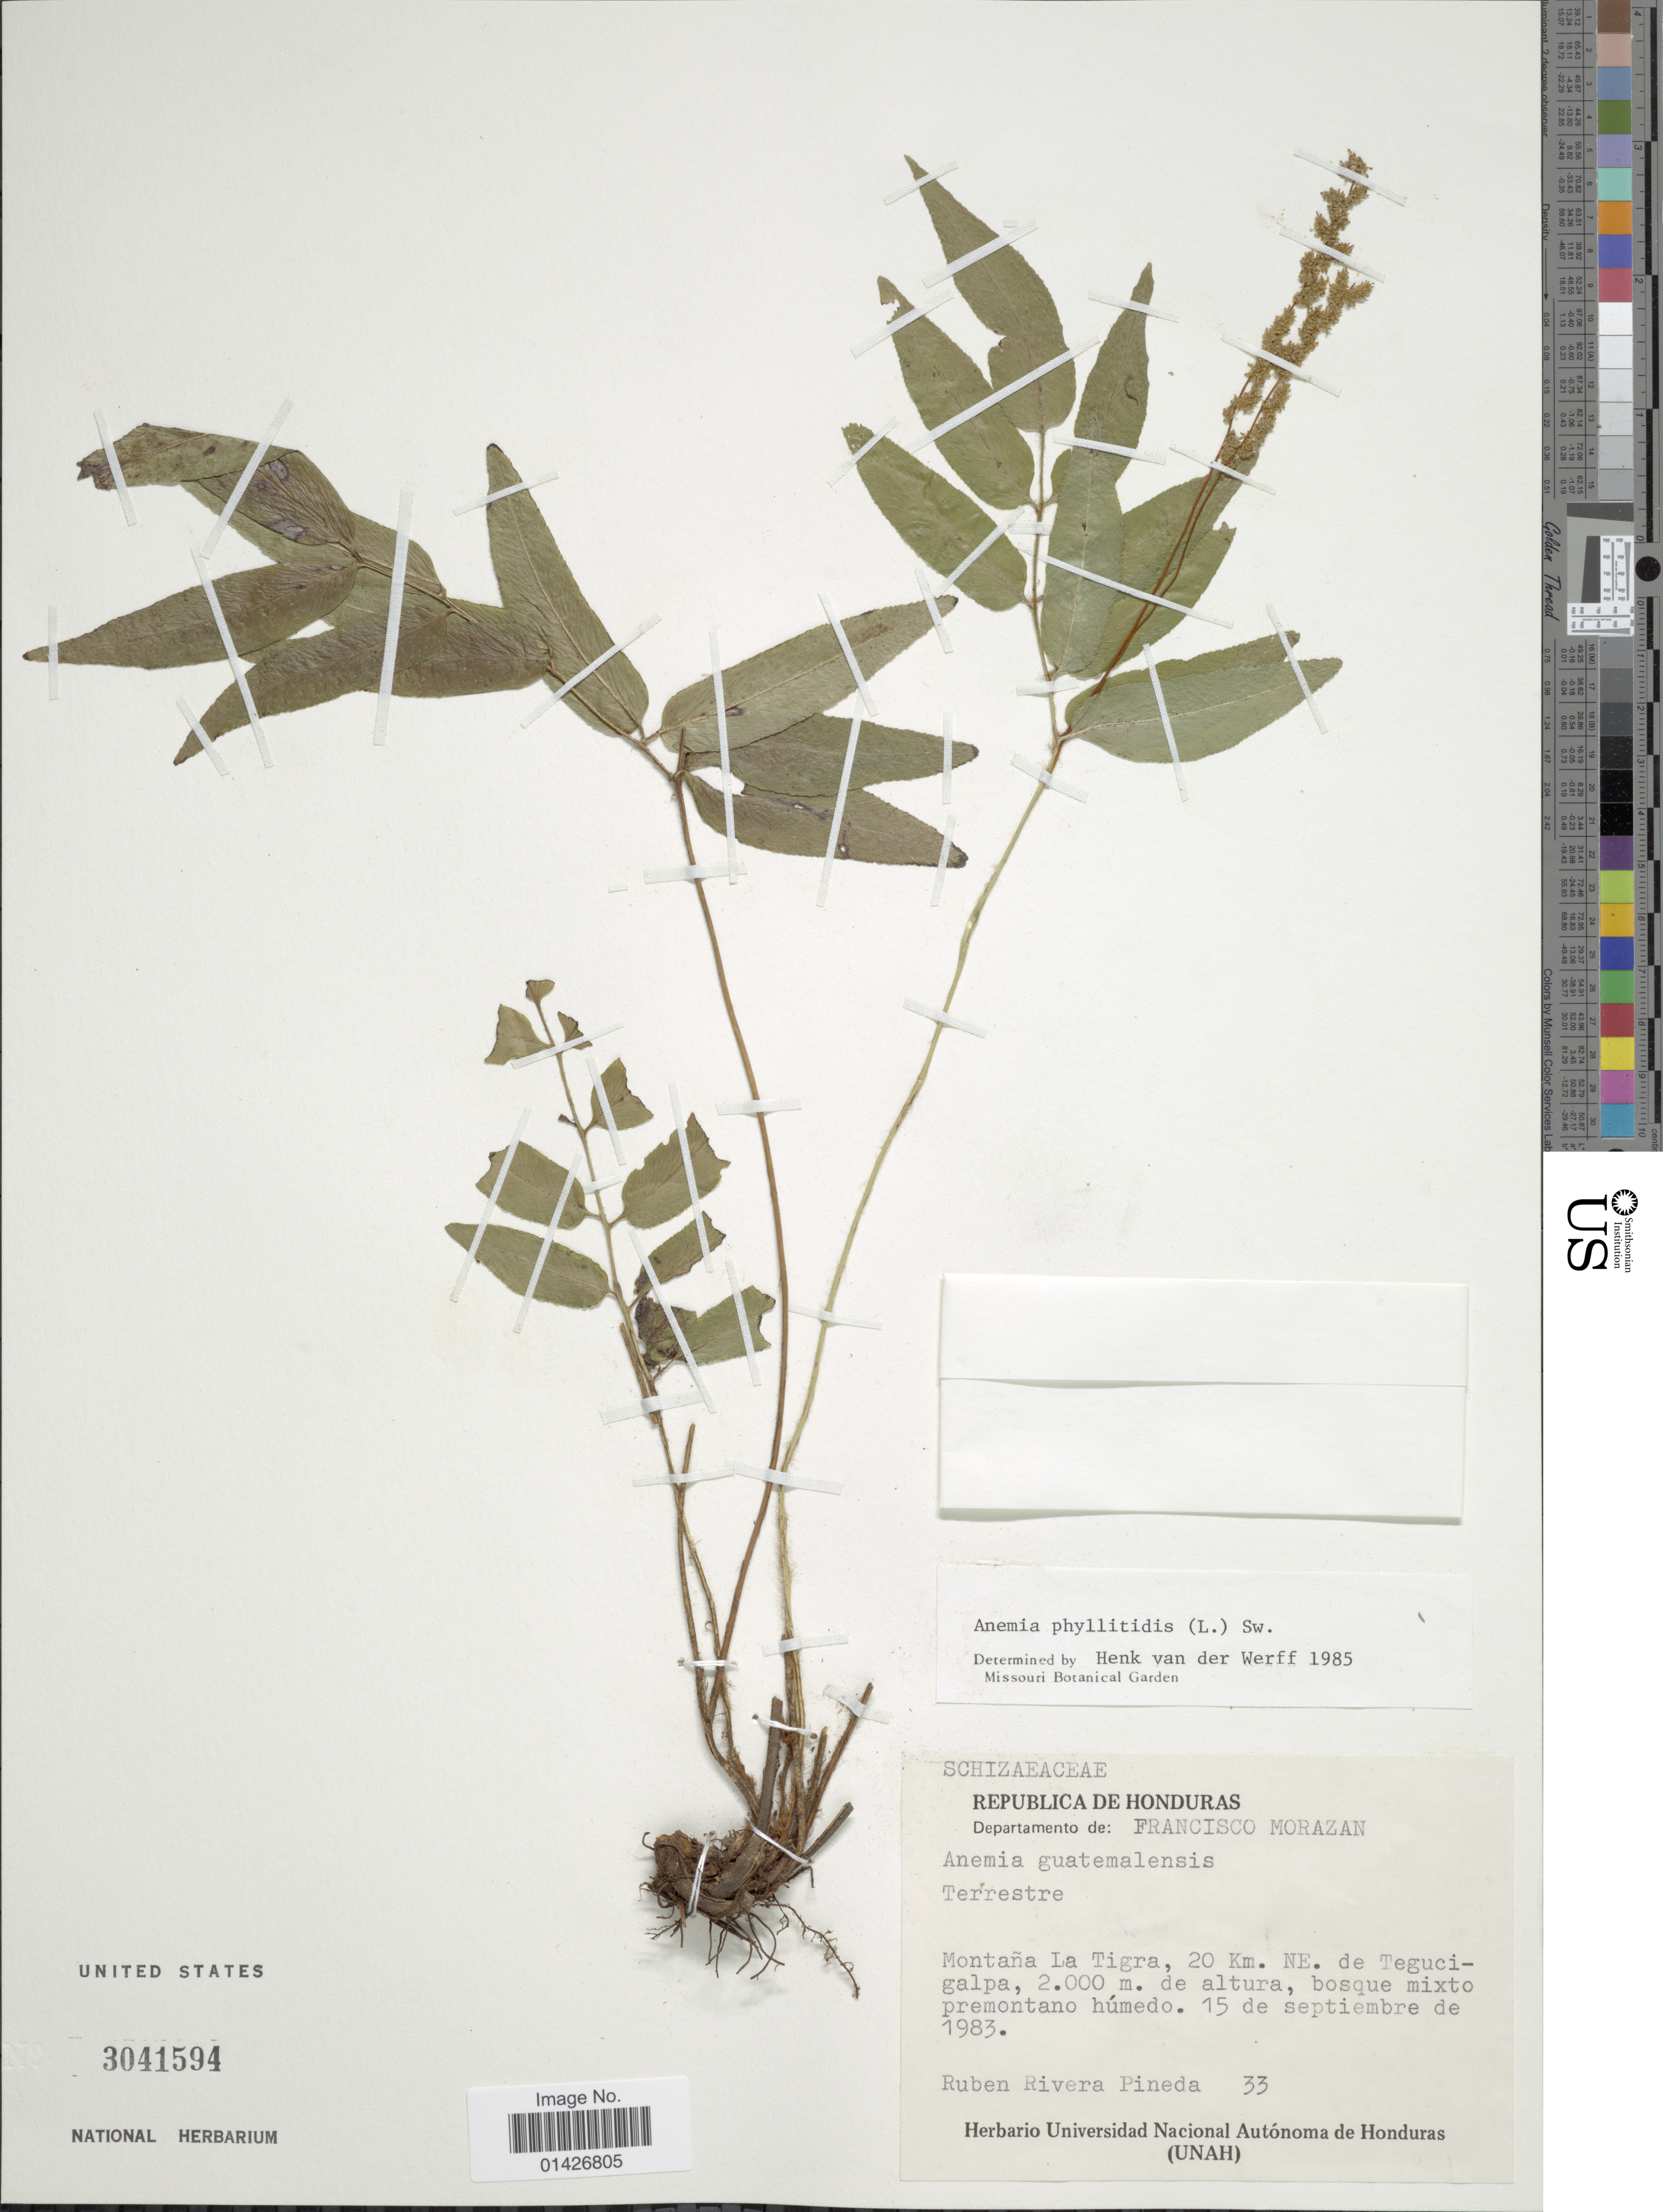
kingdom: Plantae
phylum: Tracheophyta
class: Polypodiopsida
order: Schizaeales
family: Anemiaceae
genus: Anemia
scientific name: Anemia phyllitidis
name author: (L.) Sw.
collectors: R. Pineda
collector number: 33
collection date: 1983-09-15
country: Honduras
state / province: Fco. Morazán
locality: Republica de Honduras, Departamento de : Francisco Morazan, Montaña La Tigra, 202 Km NE de Tegucigalpa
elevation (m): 2000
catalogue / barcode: US 3041594